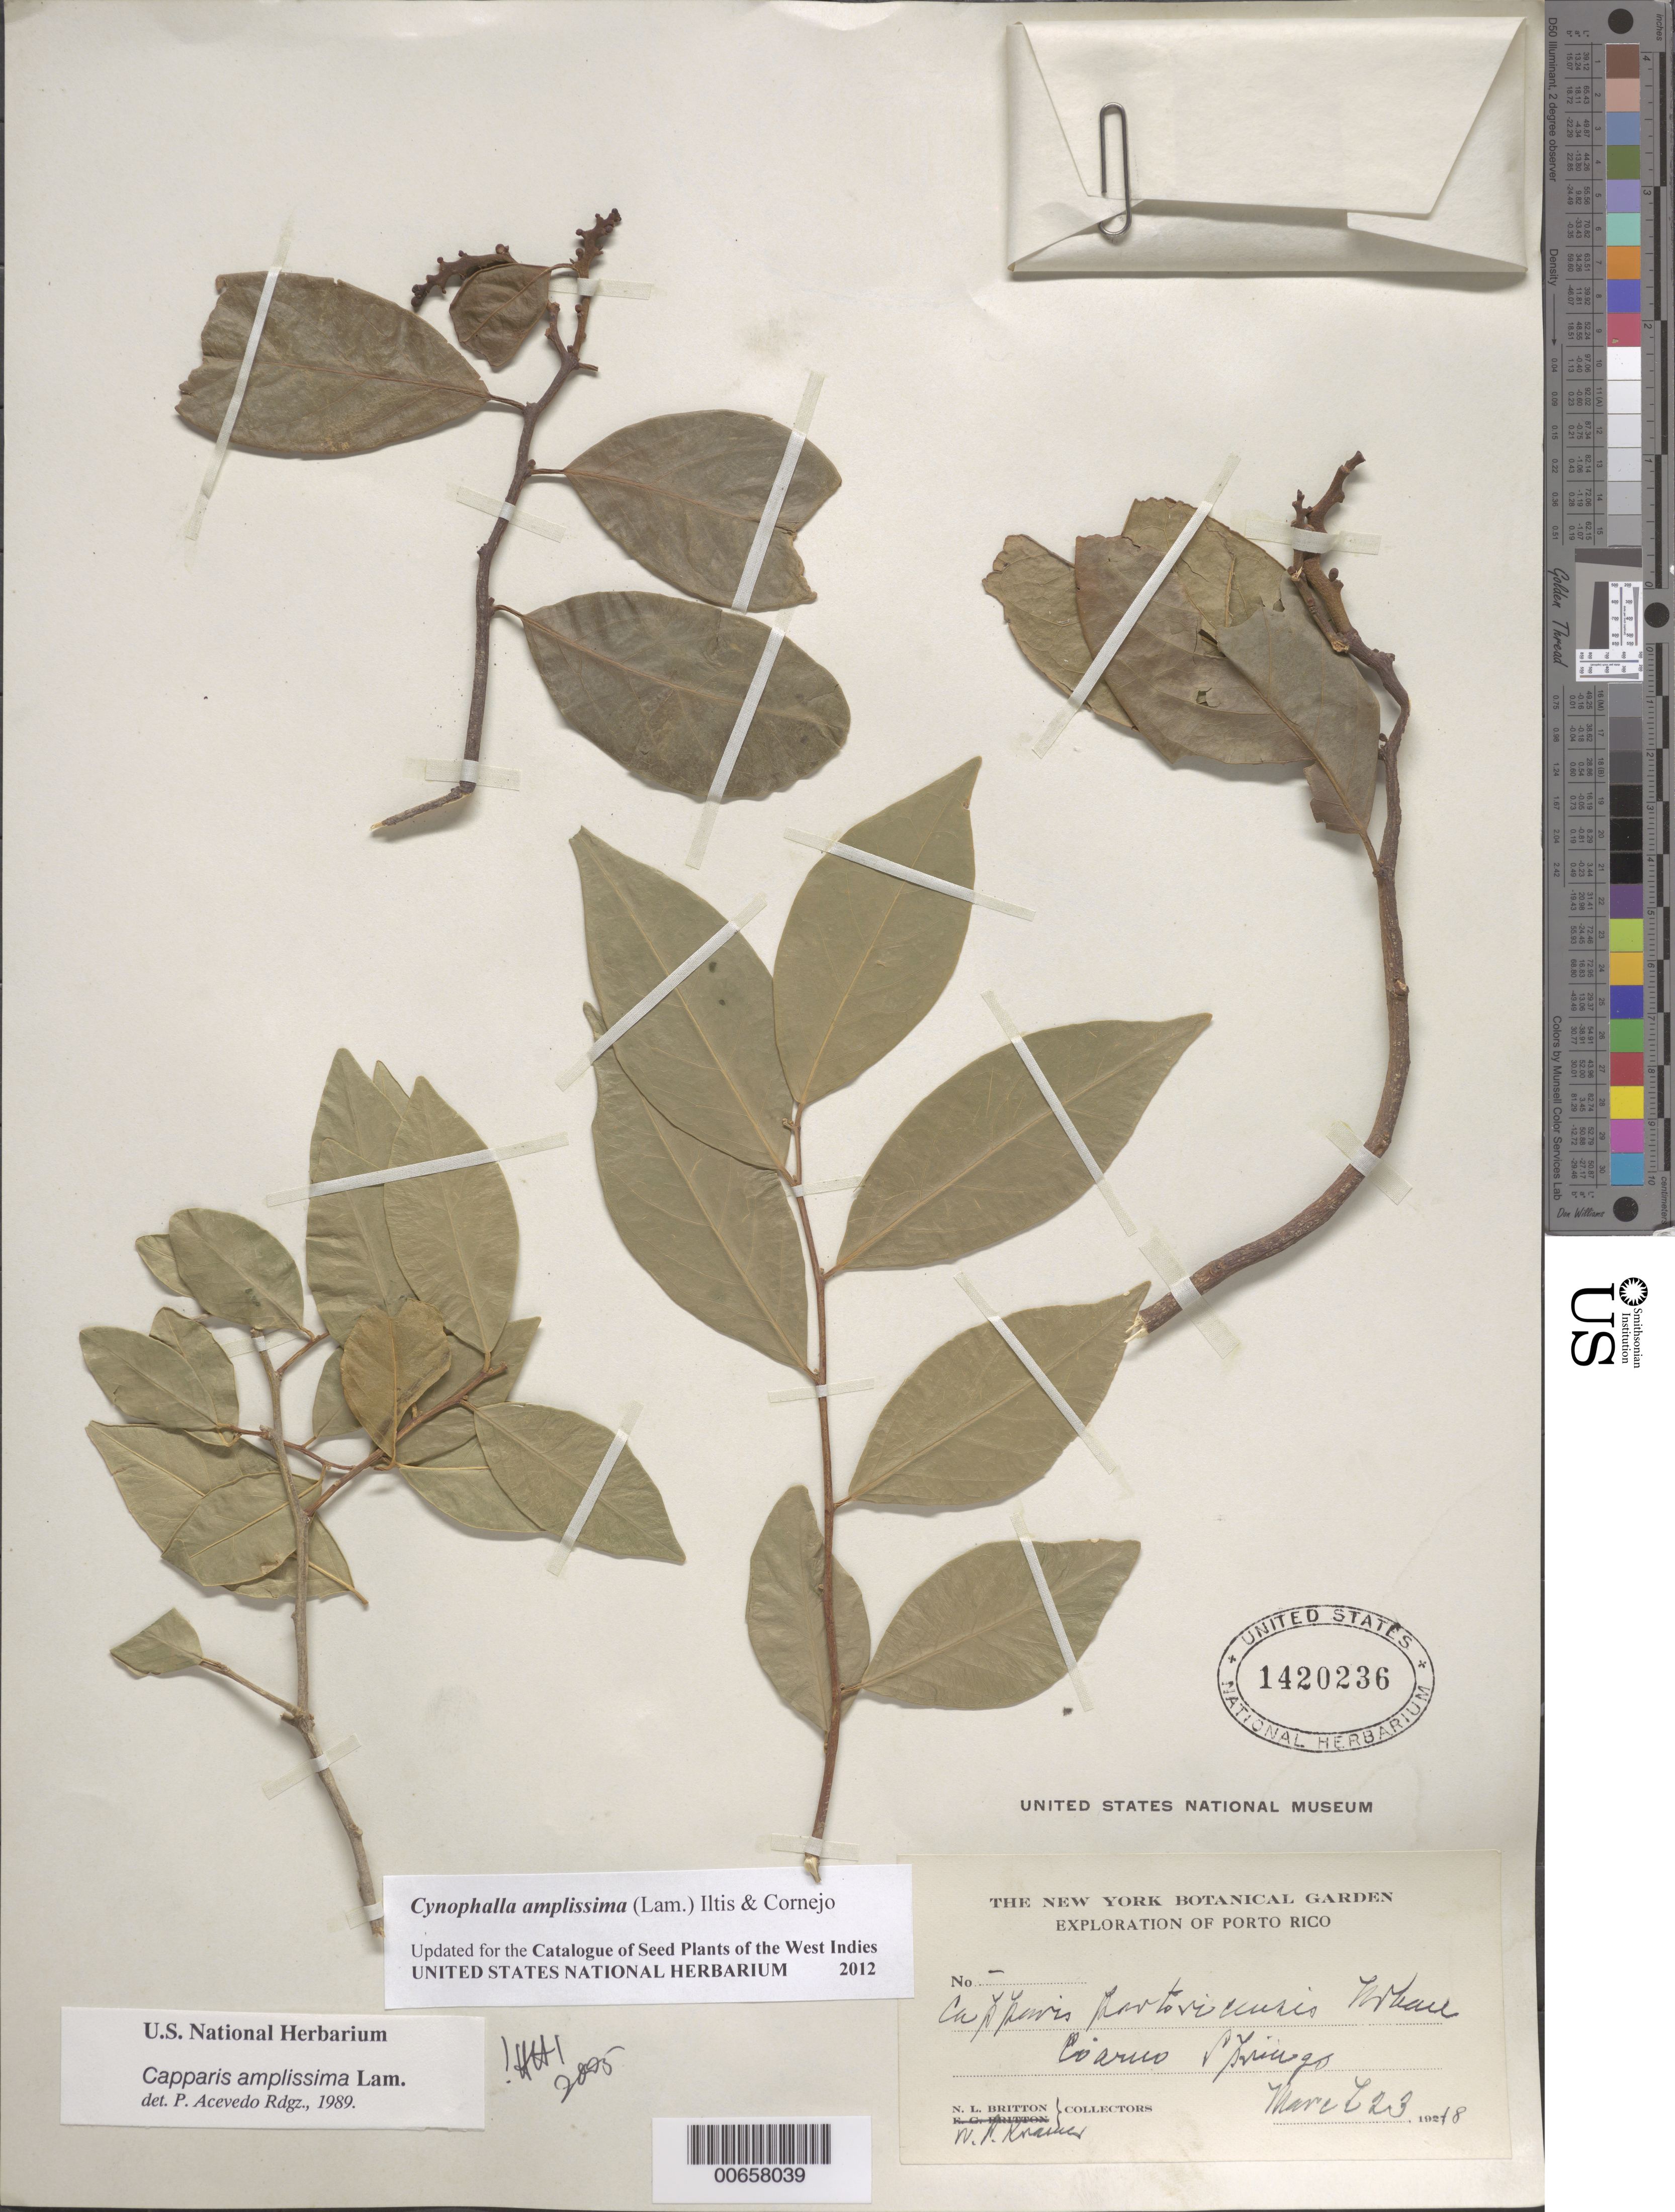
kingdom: Plantae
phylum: Tracheophyta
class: Magnoliopsida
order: Brassicales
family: Capparaceae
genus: Capparis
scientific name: Capparis amplissima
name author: Lam.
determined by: Acevedo-Rodríguez, P., (BOT), Smithsonian Institution - National Museum of Natural History (UNITED STATES)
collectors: N. Britton & N. P. Kramer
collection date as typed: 23 Mar 1928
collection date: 1928-03-23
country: Puerto Rico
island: Greater Antilles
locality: Coamo Springs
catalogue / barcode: US 1420236